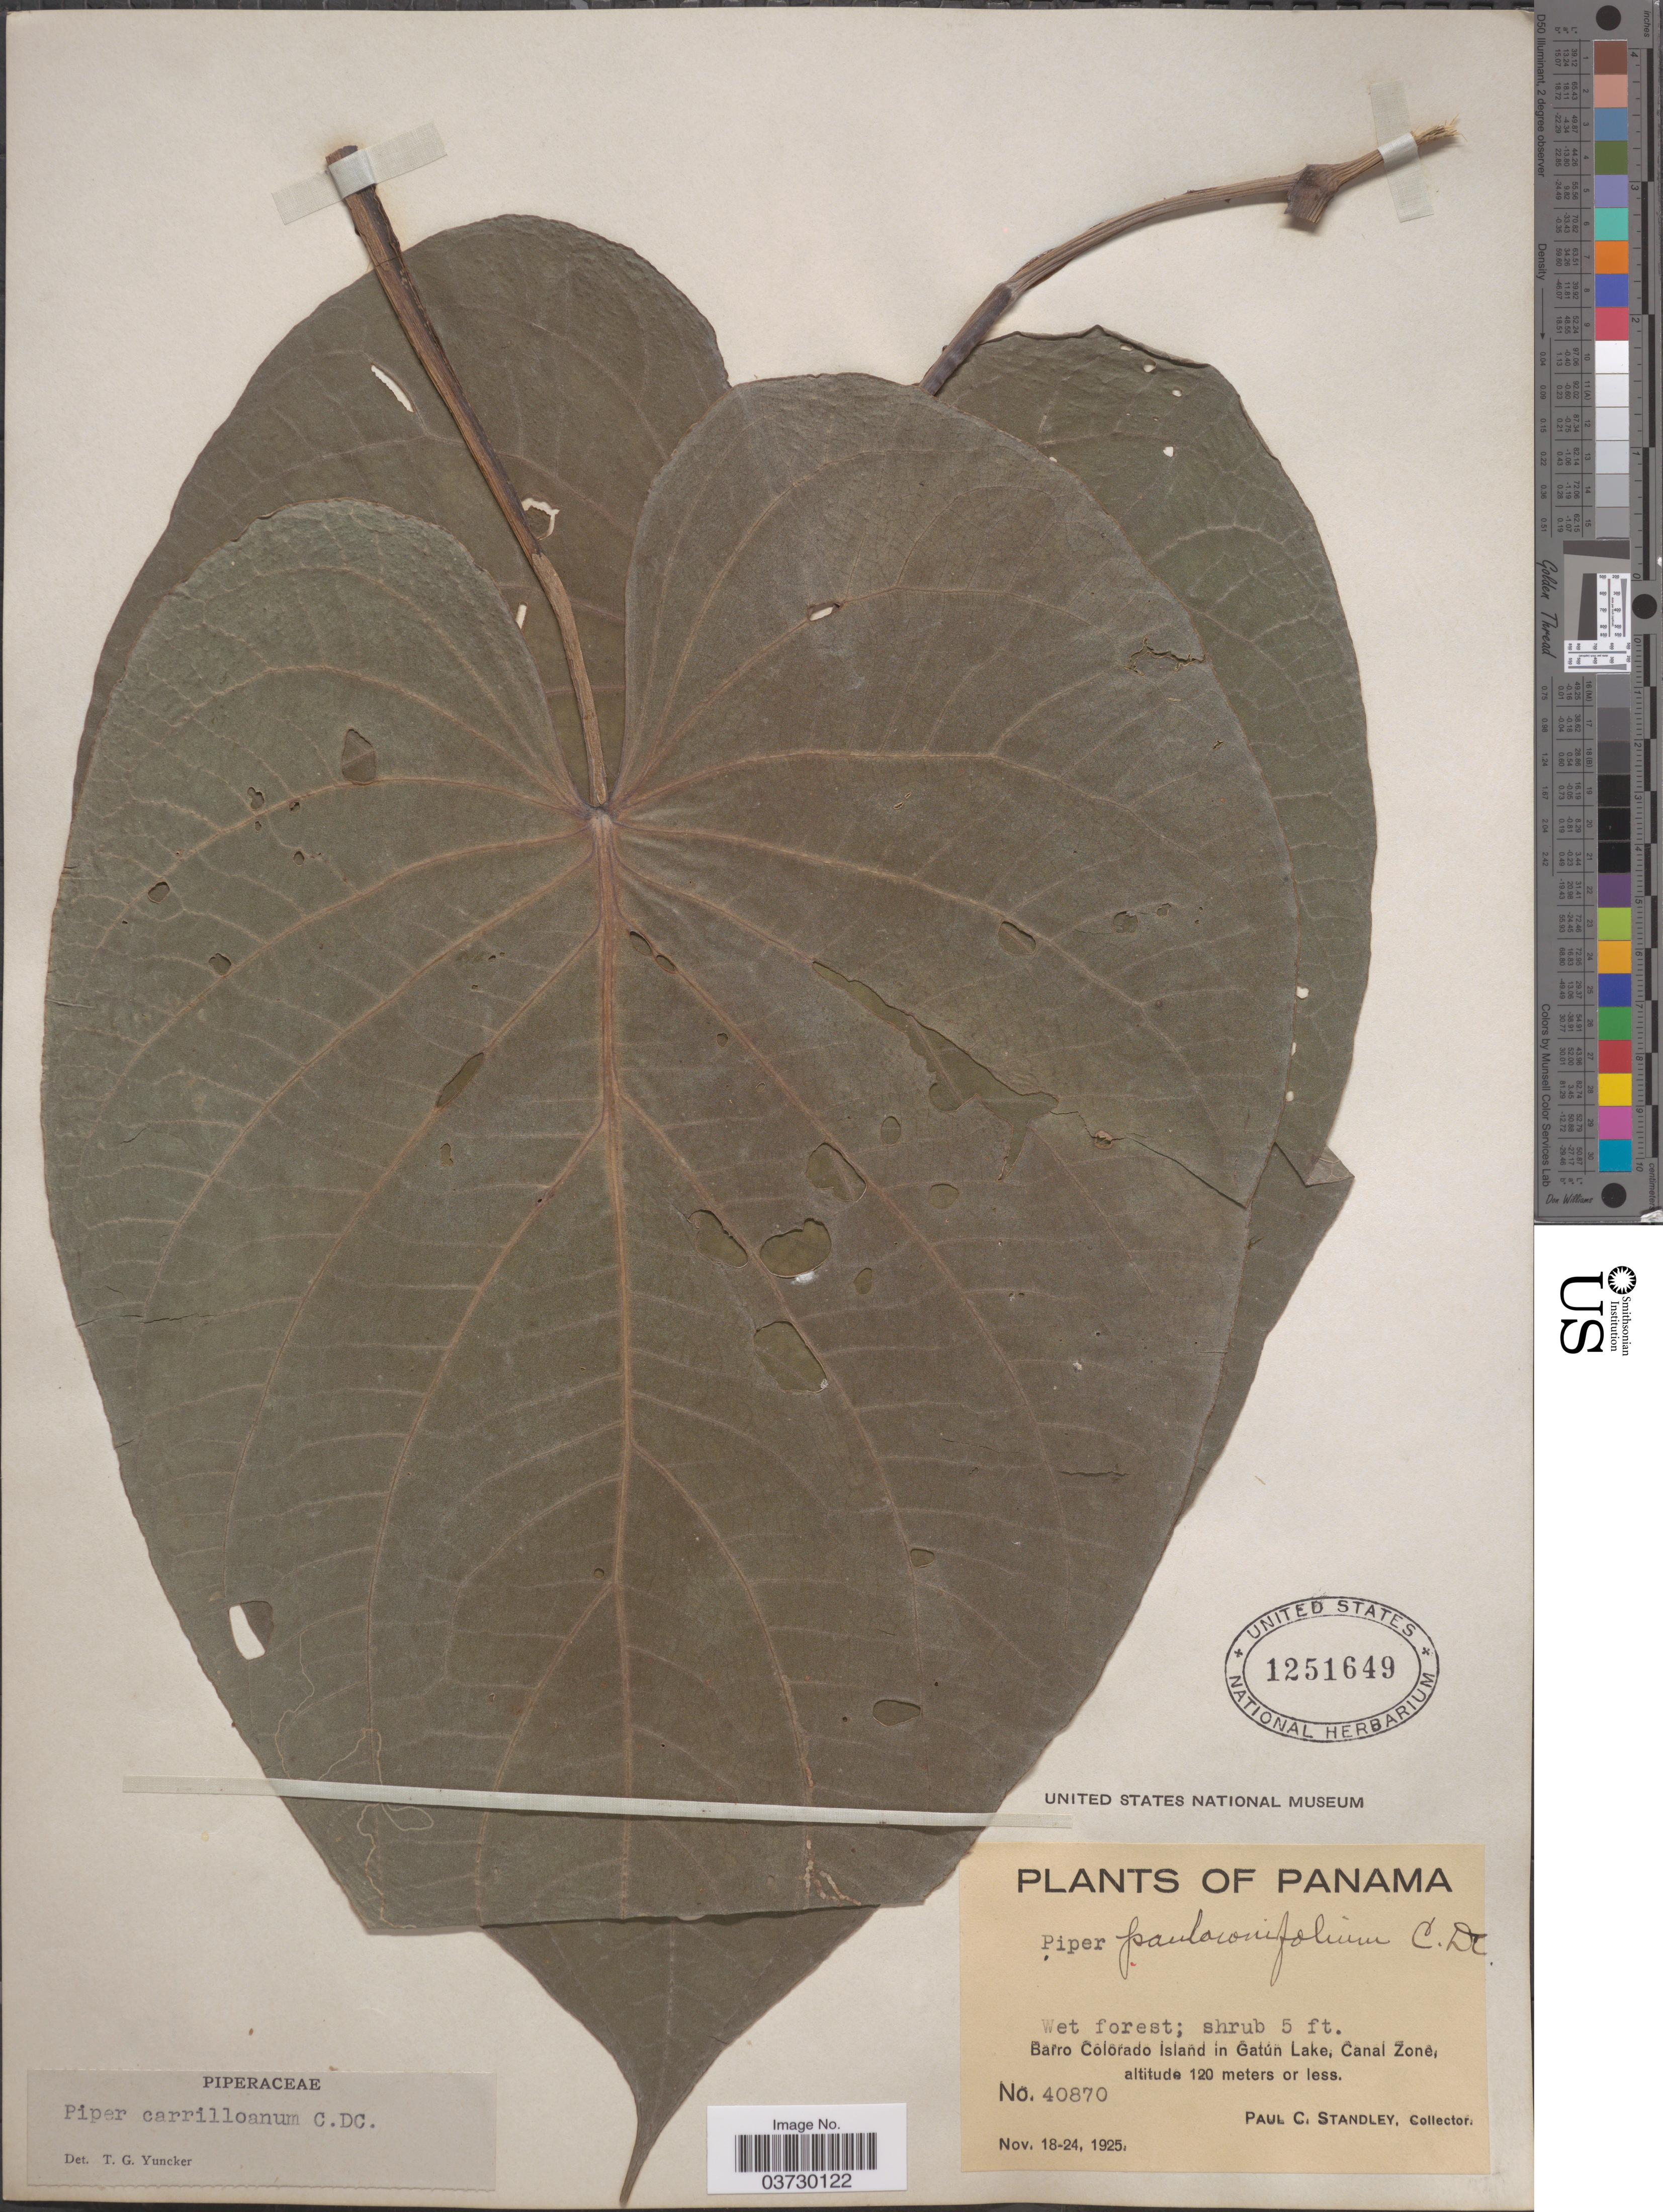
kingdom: Plantae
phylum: Tracheophyta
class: Magnoliopsida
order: Piperales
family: Piperaceae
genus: Piper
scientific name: Piper carrilloanum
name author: C. DC.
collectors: P. C. Standley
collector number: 40870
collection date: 1925-11-18/1925-11-24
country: Panama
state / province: Panamá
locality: Barro Colorado Island in Gatún Lake, Canal Zone.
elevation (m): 120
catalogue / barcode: US 1251649